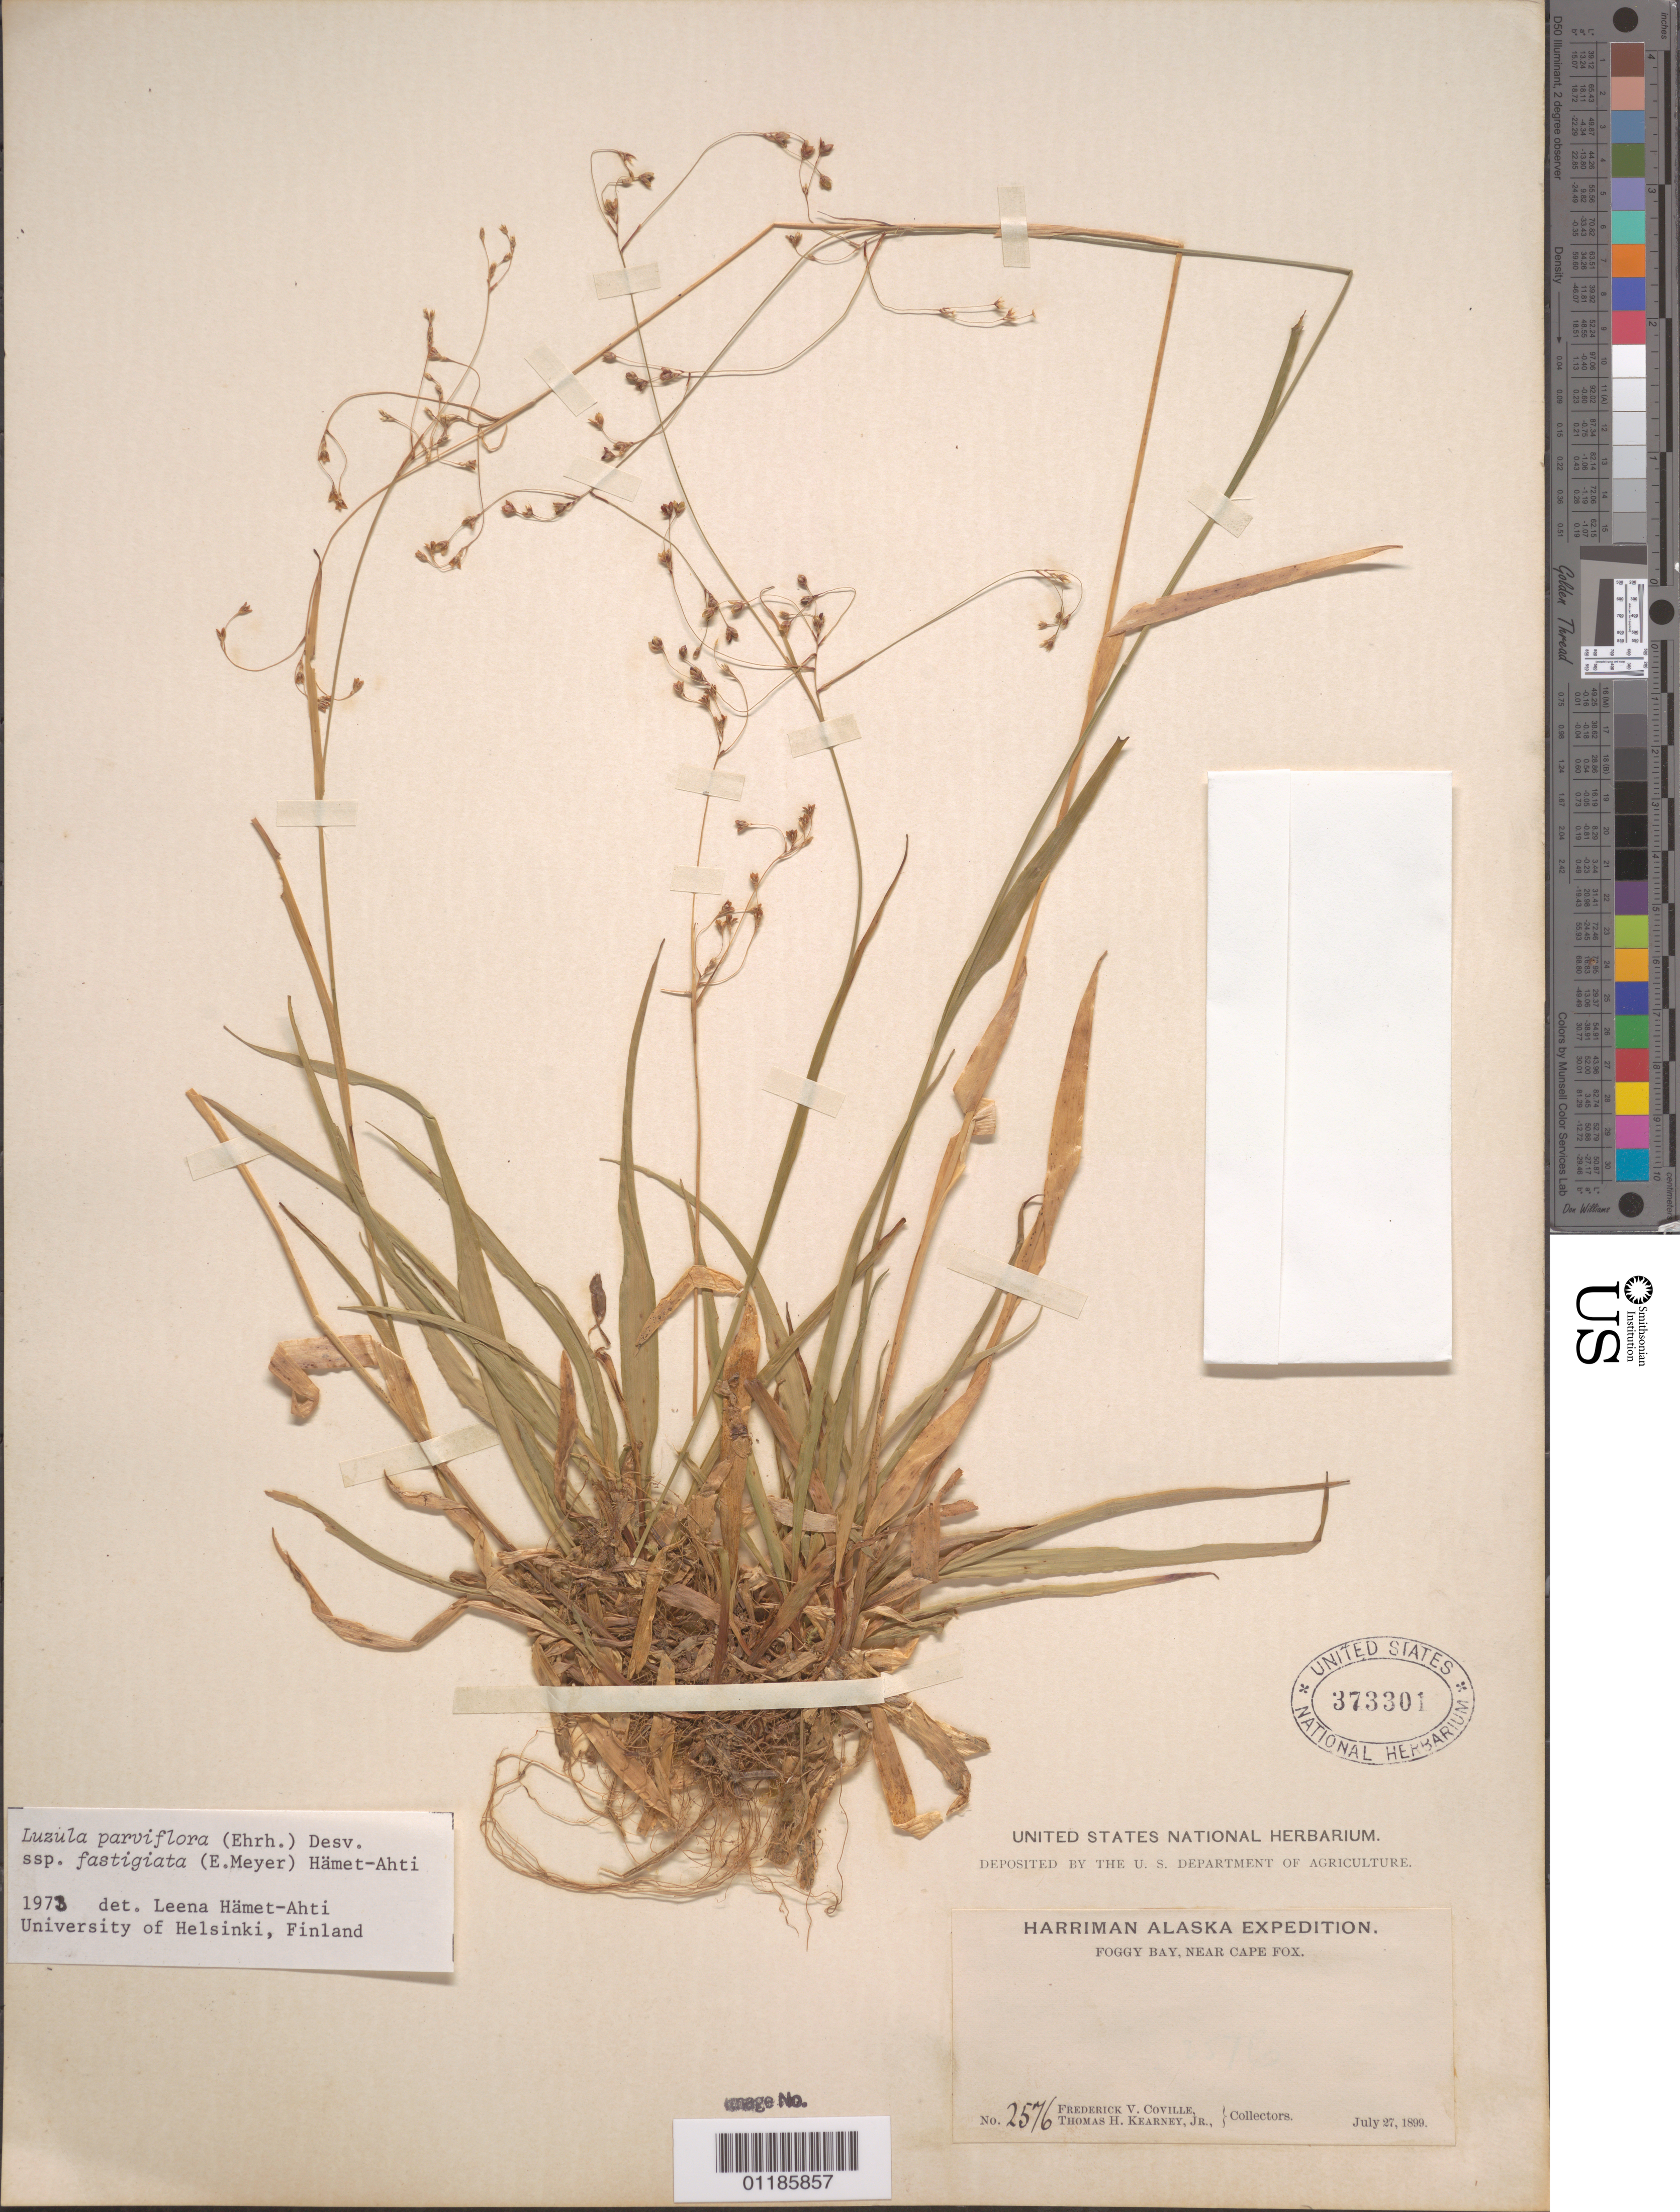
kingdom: Plantae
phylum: Tracheophyta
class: Liliopsida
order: Poales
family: Juncaceae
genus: Luzula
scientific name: Luzula parviflora subsp. fastigata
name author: (E. Mey.) Hämet-Ahti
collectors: F. V. Coville & T. H. Kearney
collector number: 2576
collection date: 1899-07-27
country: United States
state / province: Alaska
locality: Foggy Bay, Cape Fox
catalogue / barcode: US 373301